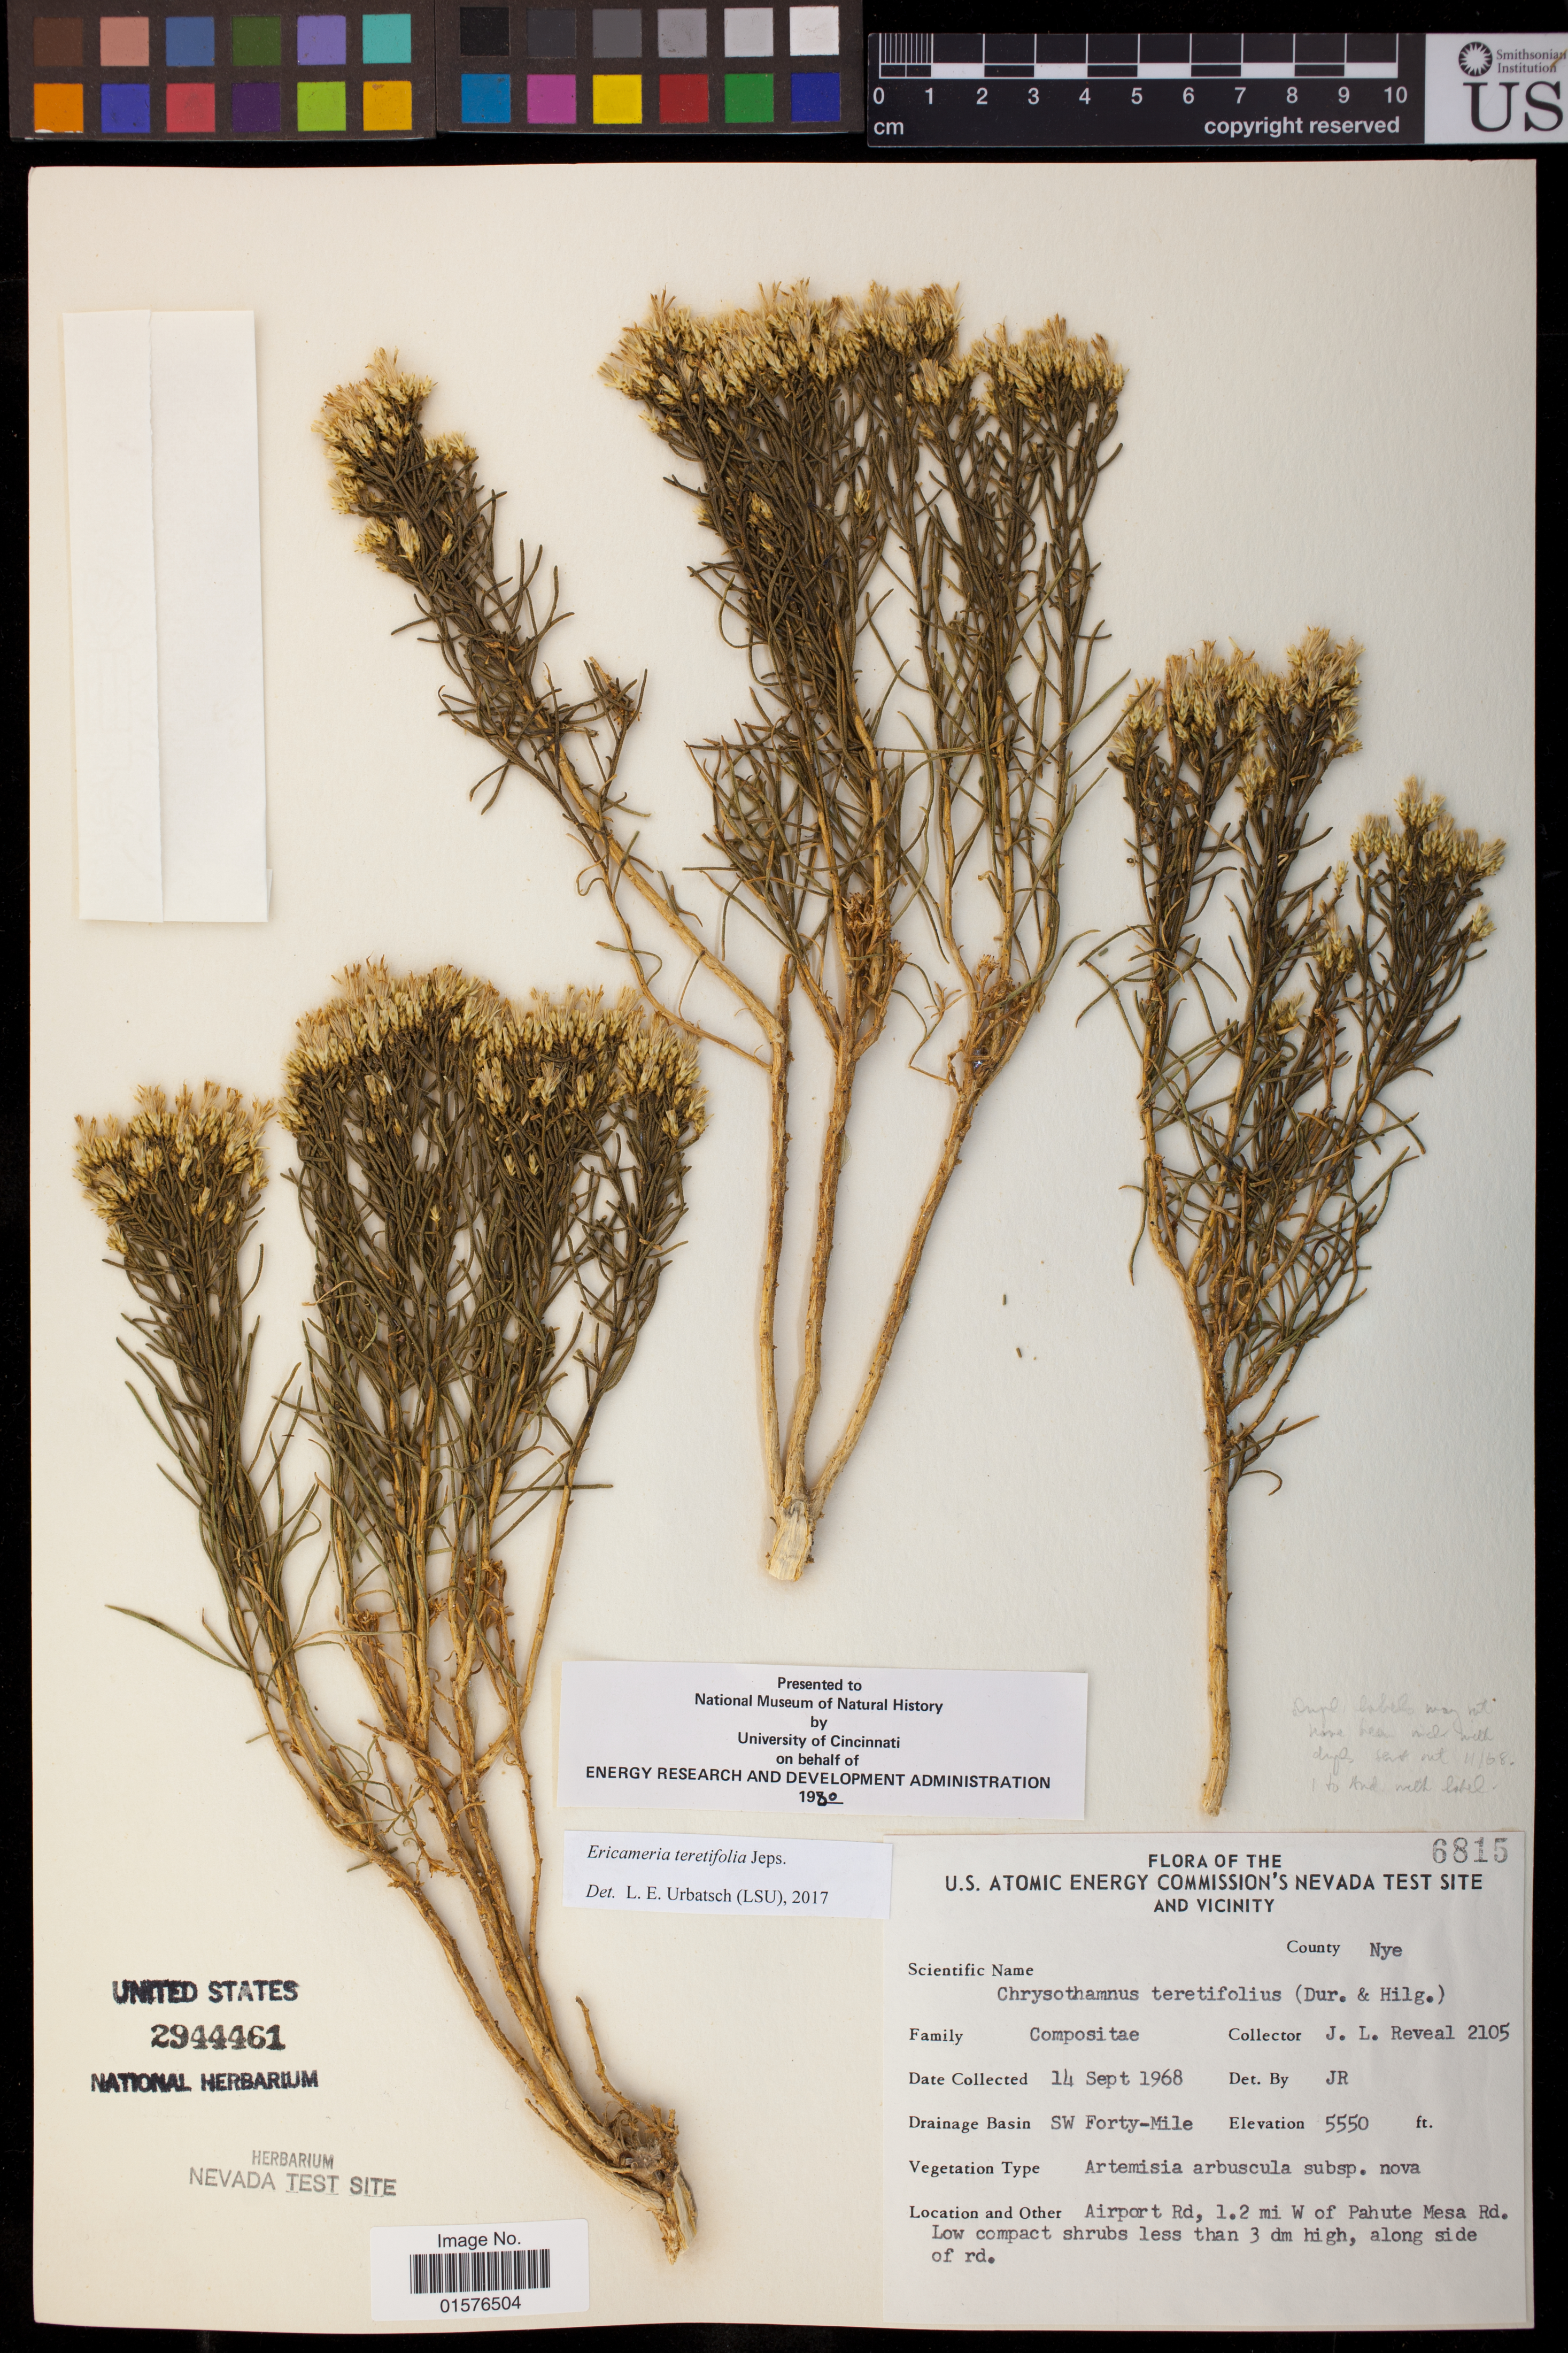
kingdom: Plantae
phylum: Tracheophyta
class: Magnoliopsida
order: Asterales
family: Asteraceae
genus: Ericameria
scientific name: Ericameria teretifolia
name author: (Durand & Hilg.) Jeps.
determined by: Urbatsch, Lowell E., Curator (LSU), Louisiana State University (UNITED STATES)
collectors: J. L. Reveal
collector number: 2105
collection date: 1968-09-14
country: United States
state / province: Nevada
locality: U.S. Atomic Energy Commission's Nevada Test Site and vicinity, Airport Rd, 1.2 mi W of Pahute Mesa Rd.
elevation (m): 1692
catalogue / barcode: US 2944461